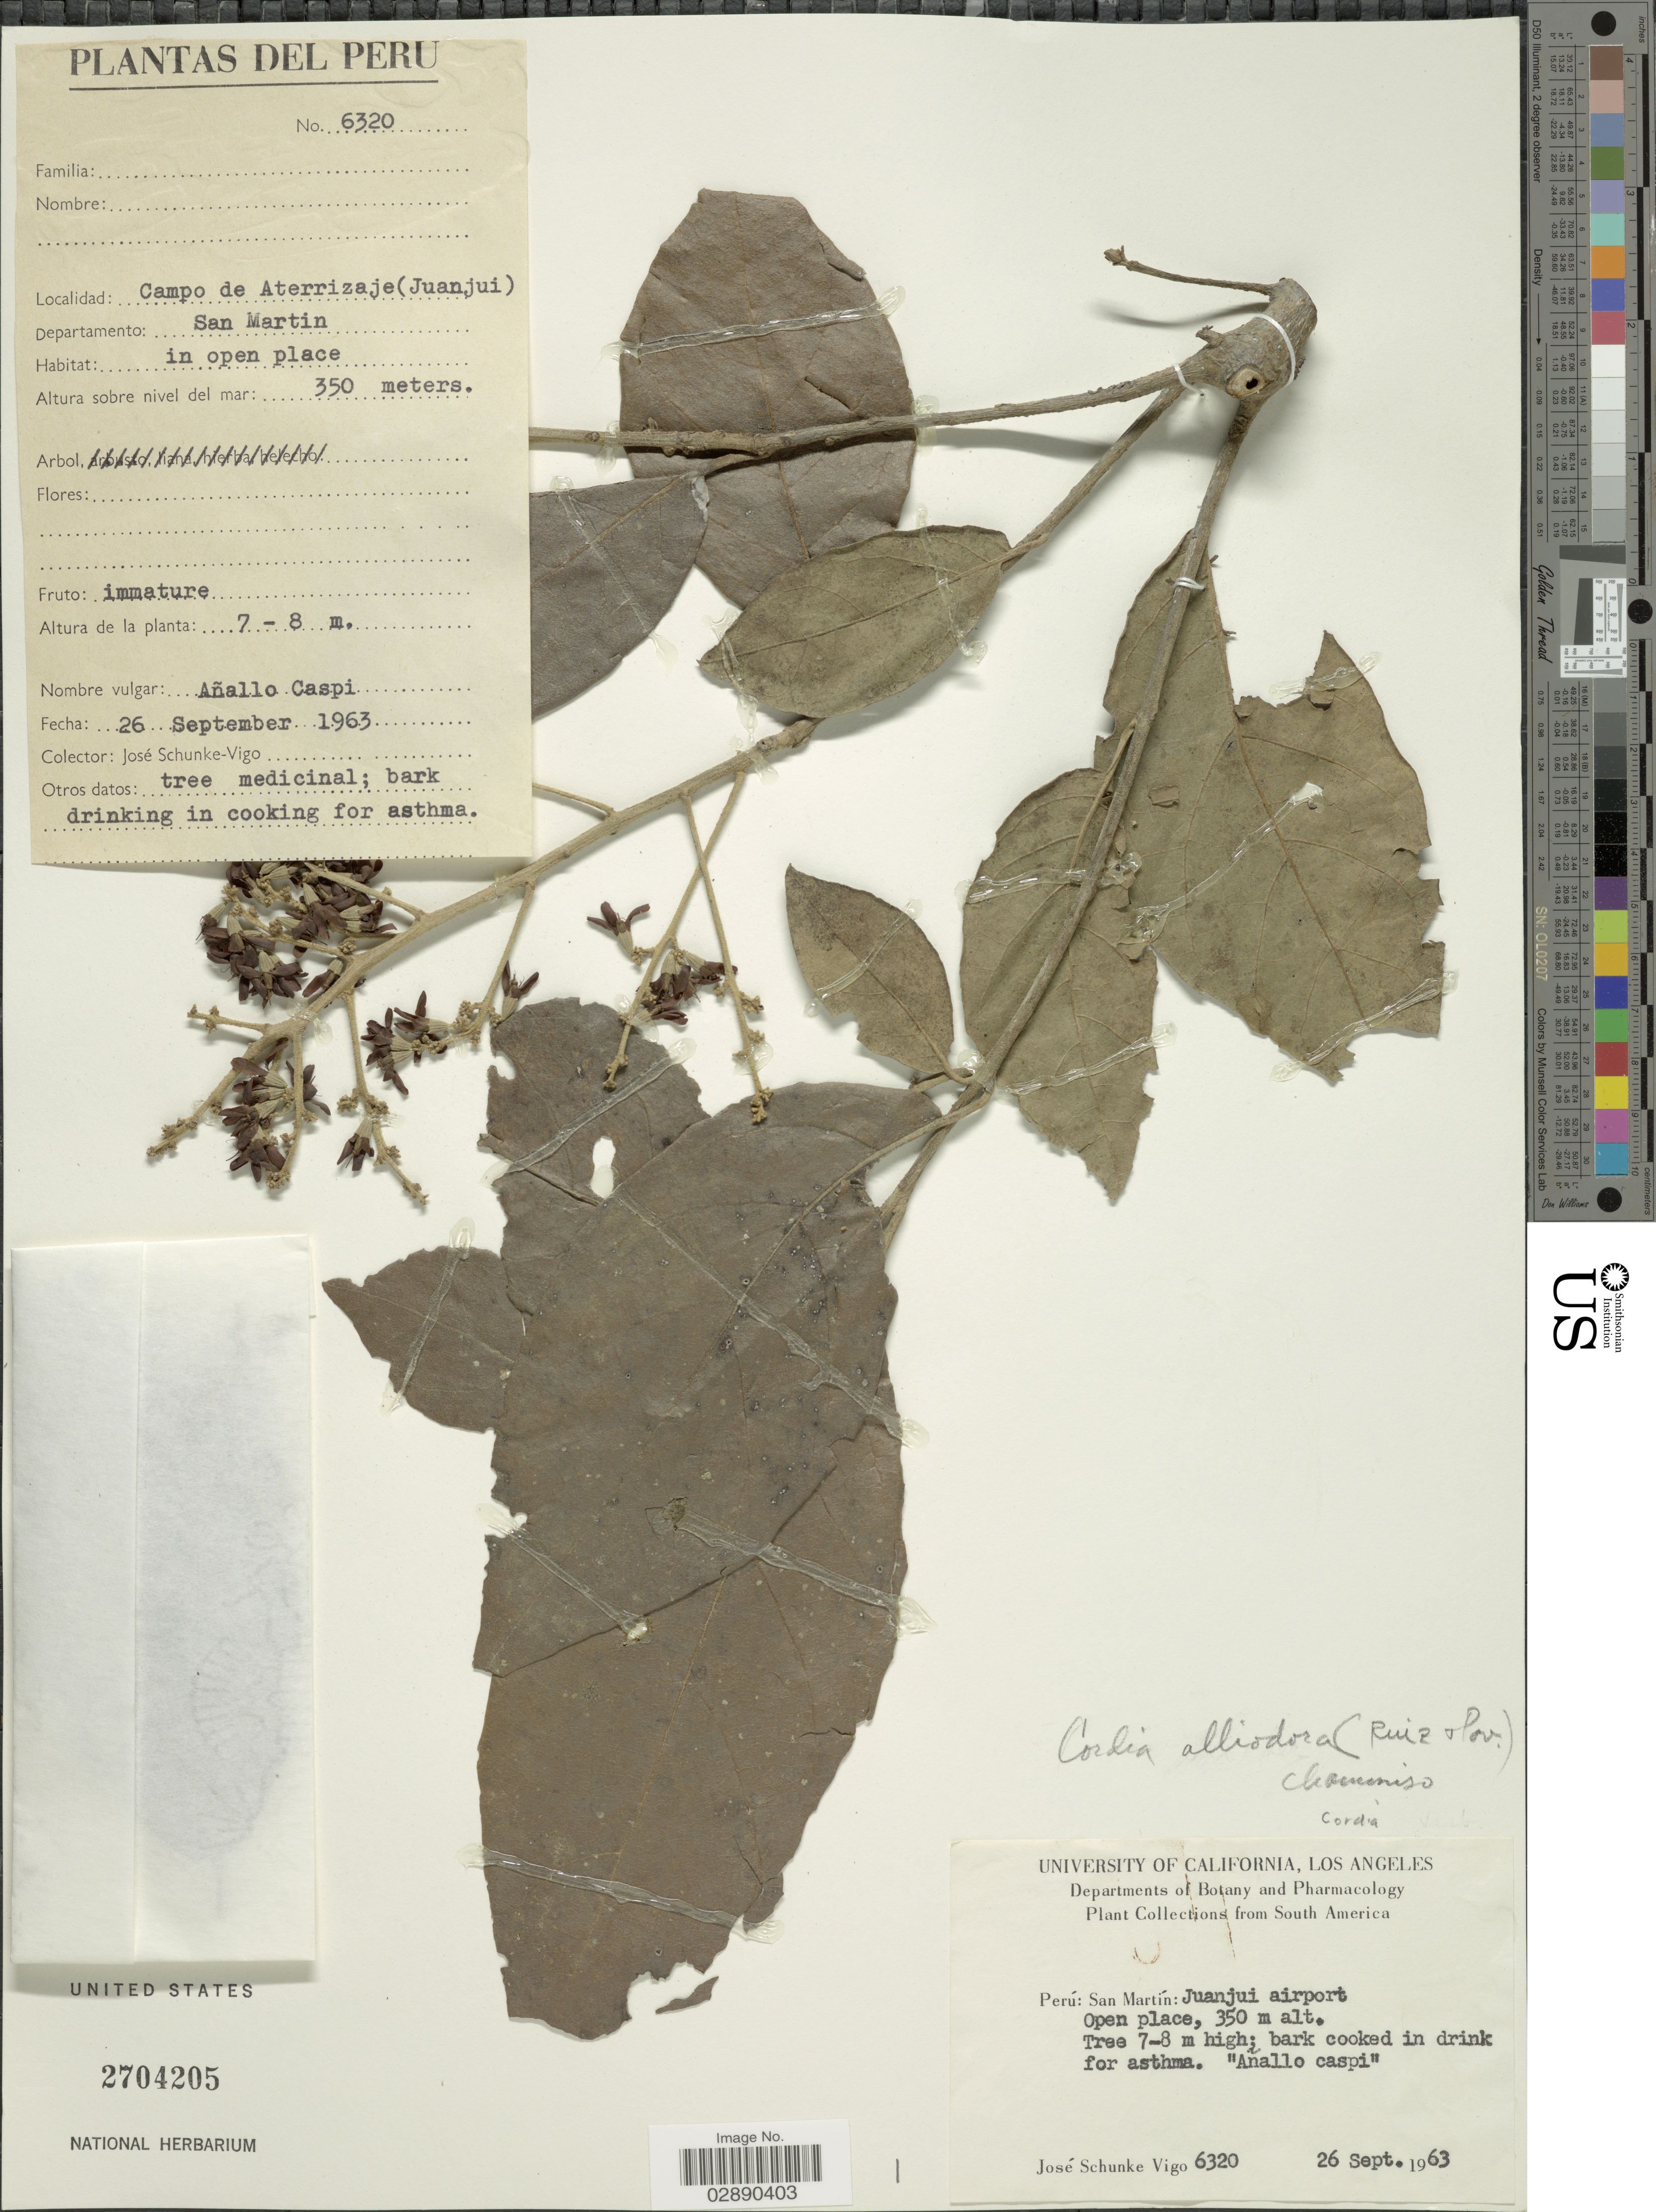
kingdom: Plantae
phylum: Tracheophyta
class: Magnoliopsida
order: Boraginales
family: Cordiaceae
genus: Cordia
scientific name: Cordia alliodora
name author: (Ruiz & Pav.) Oken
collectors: J. Schunke Vigo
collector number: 6320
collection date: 1963-09-26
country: Peru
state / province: San Martín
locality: Campo de Aterrizaje (Juanjui). Juanjui airport. Departamento: San Martin.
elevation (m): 350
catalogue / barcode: US 2704205